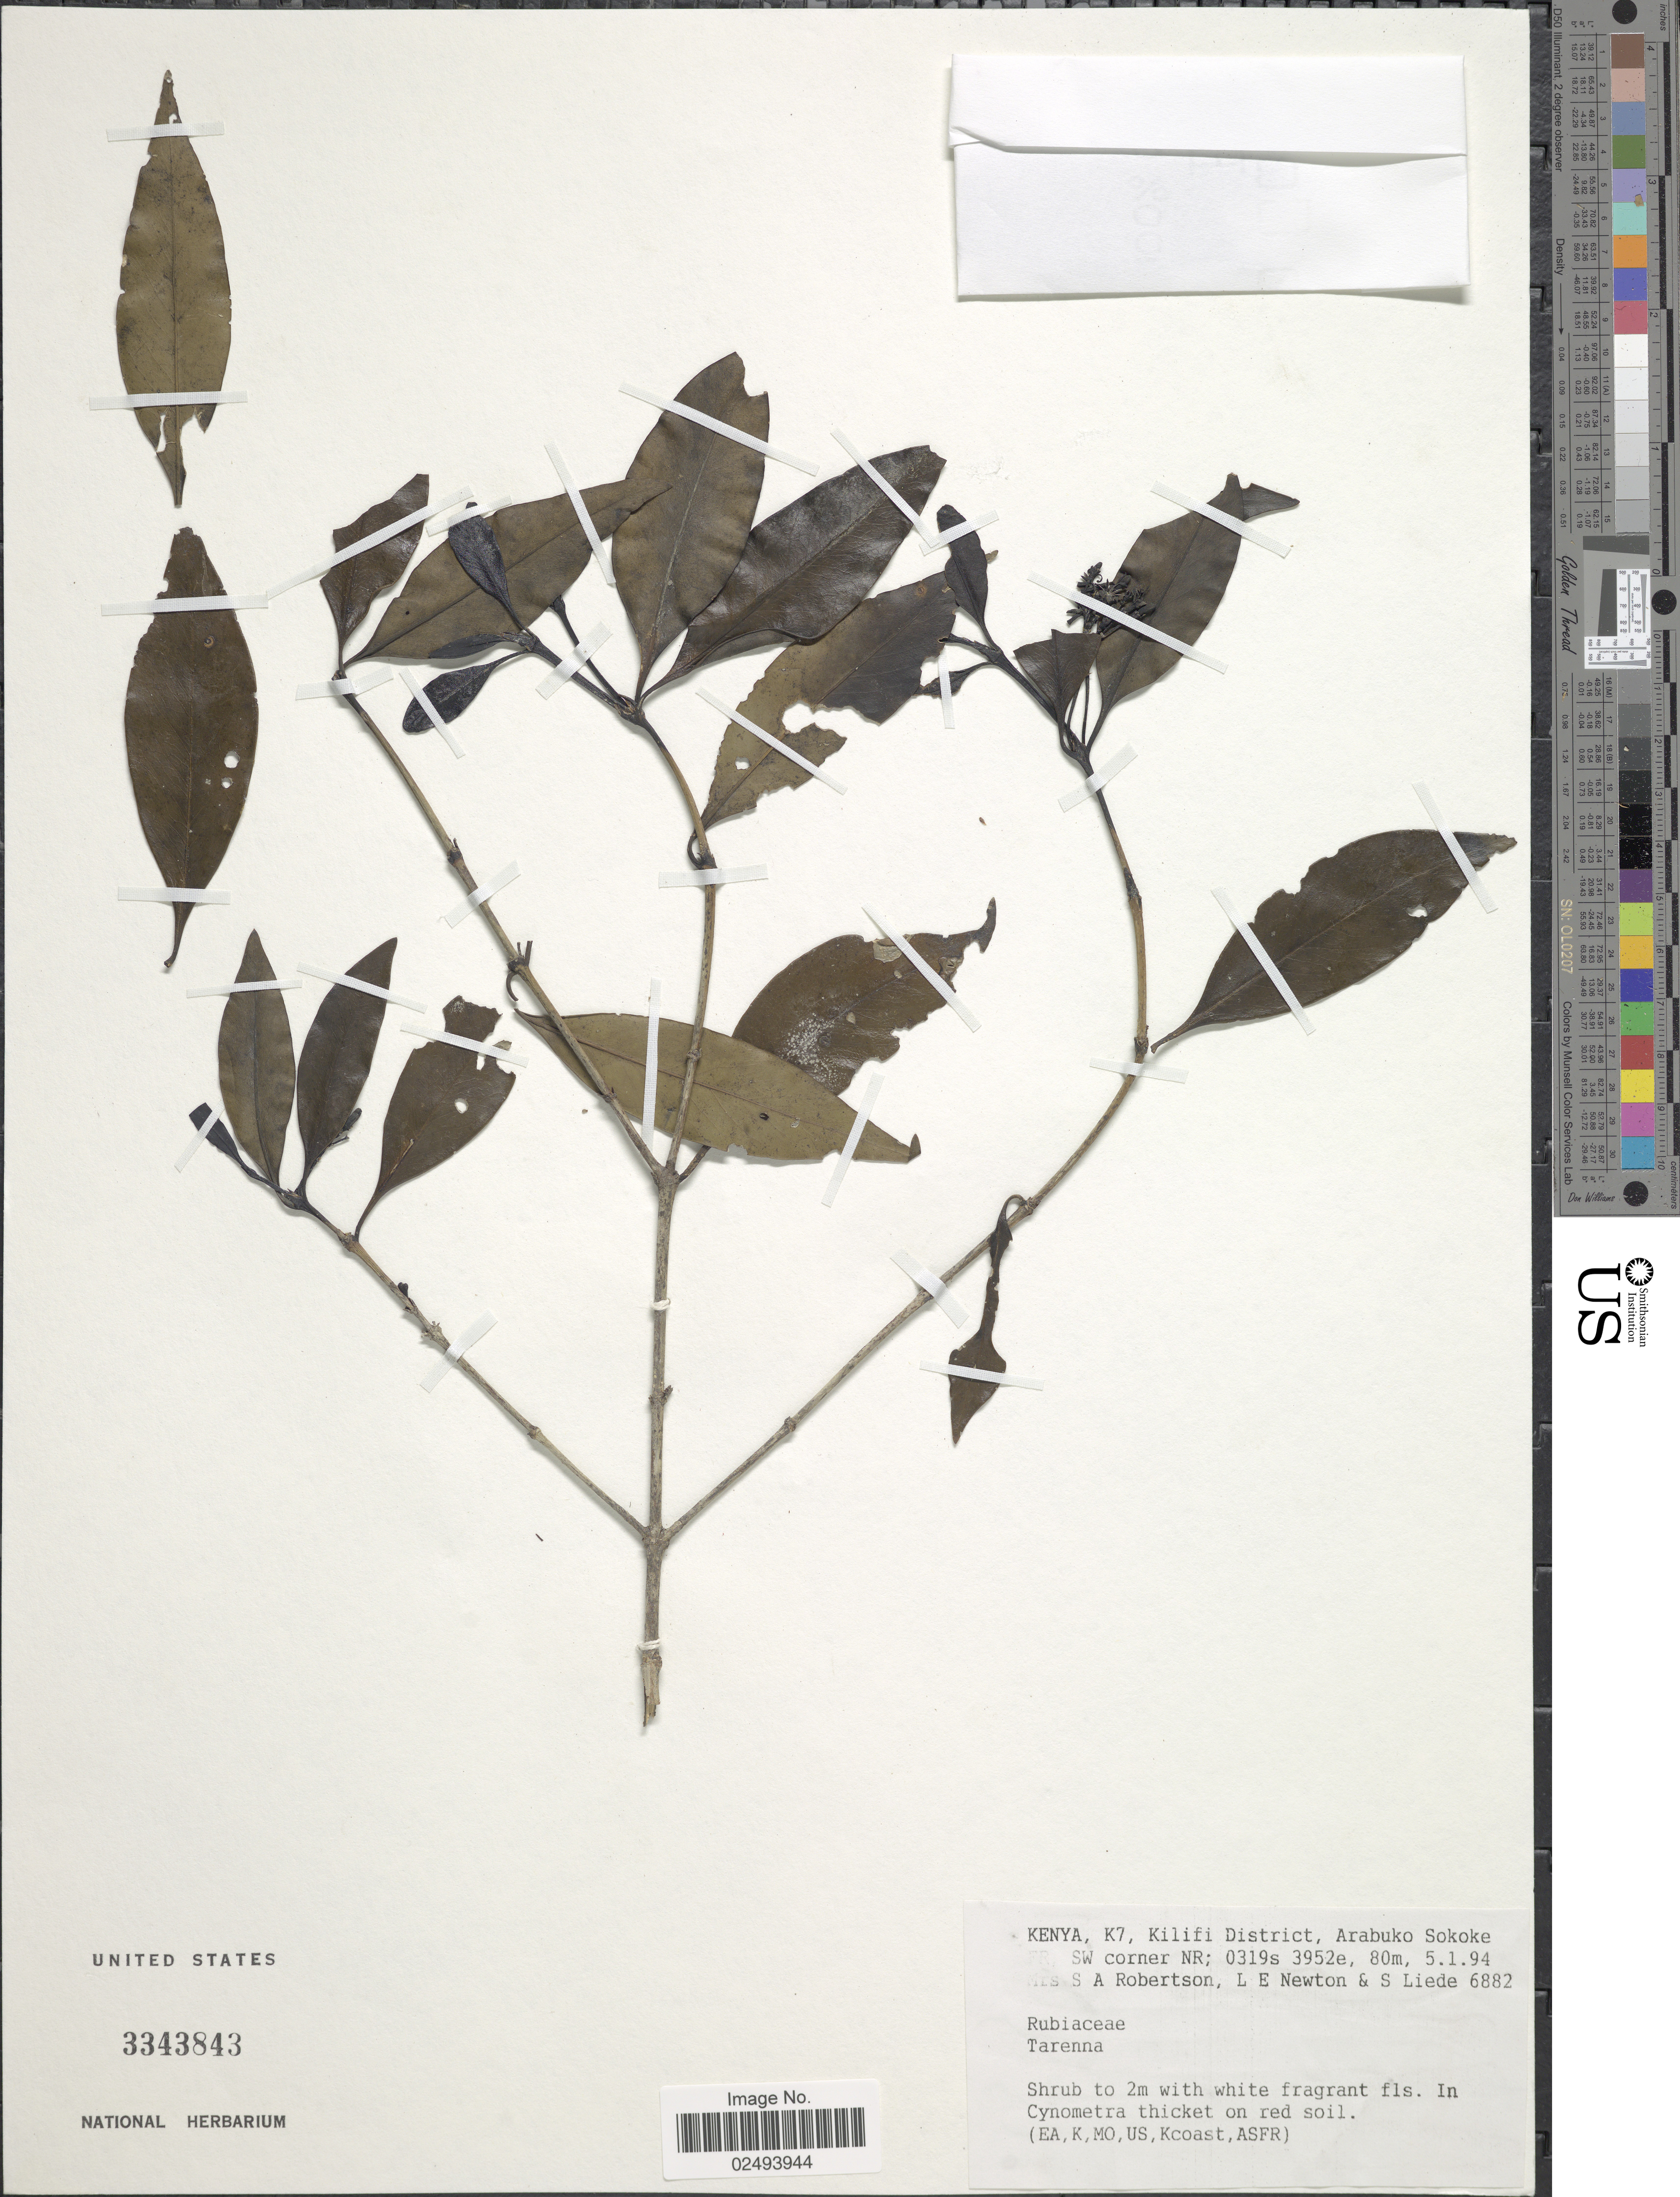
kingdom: Plantae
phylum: Tracheophyta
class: Magnoliopsida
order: Gentianales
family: Rubiaceae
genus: Coptosperma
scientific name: Coptosperma sp.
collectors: Mrs. S. A. Robertson, L. Newton & S. Liede-Schumann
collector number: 6882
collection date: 1994-01-05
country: Kenya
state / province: Kilifi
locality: K7, Kilifi District, Arabuko Sokoke FR, SW corner NR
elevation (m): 80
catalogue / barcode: US 3343843